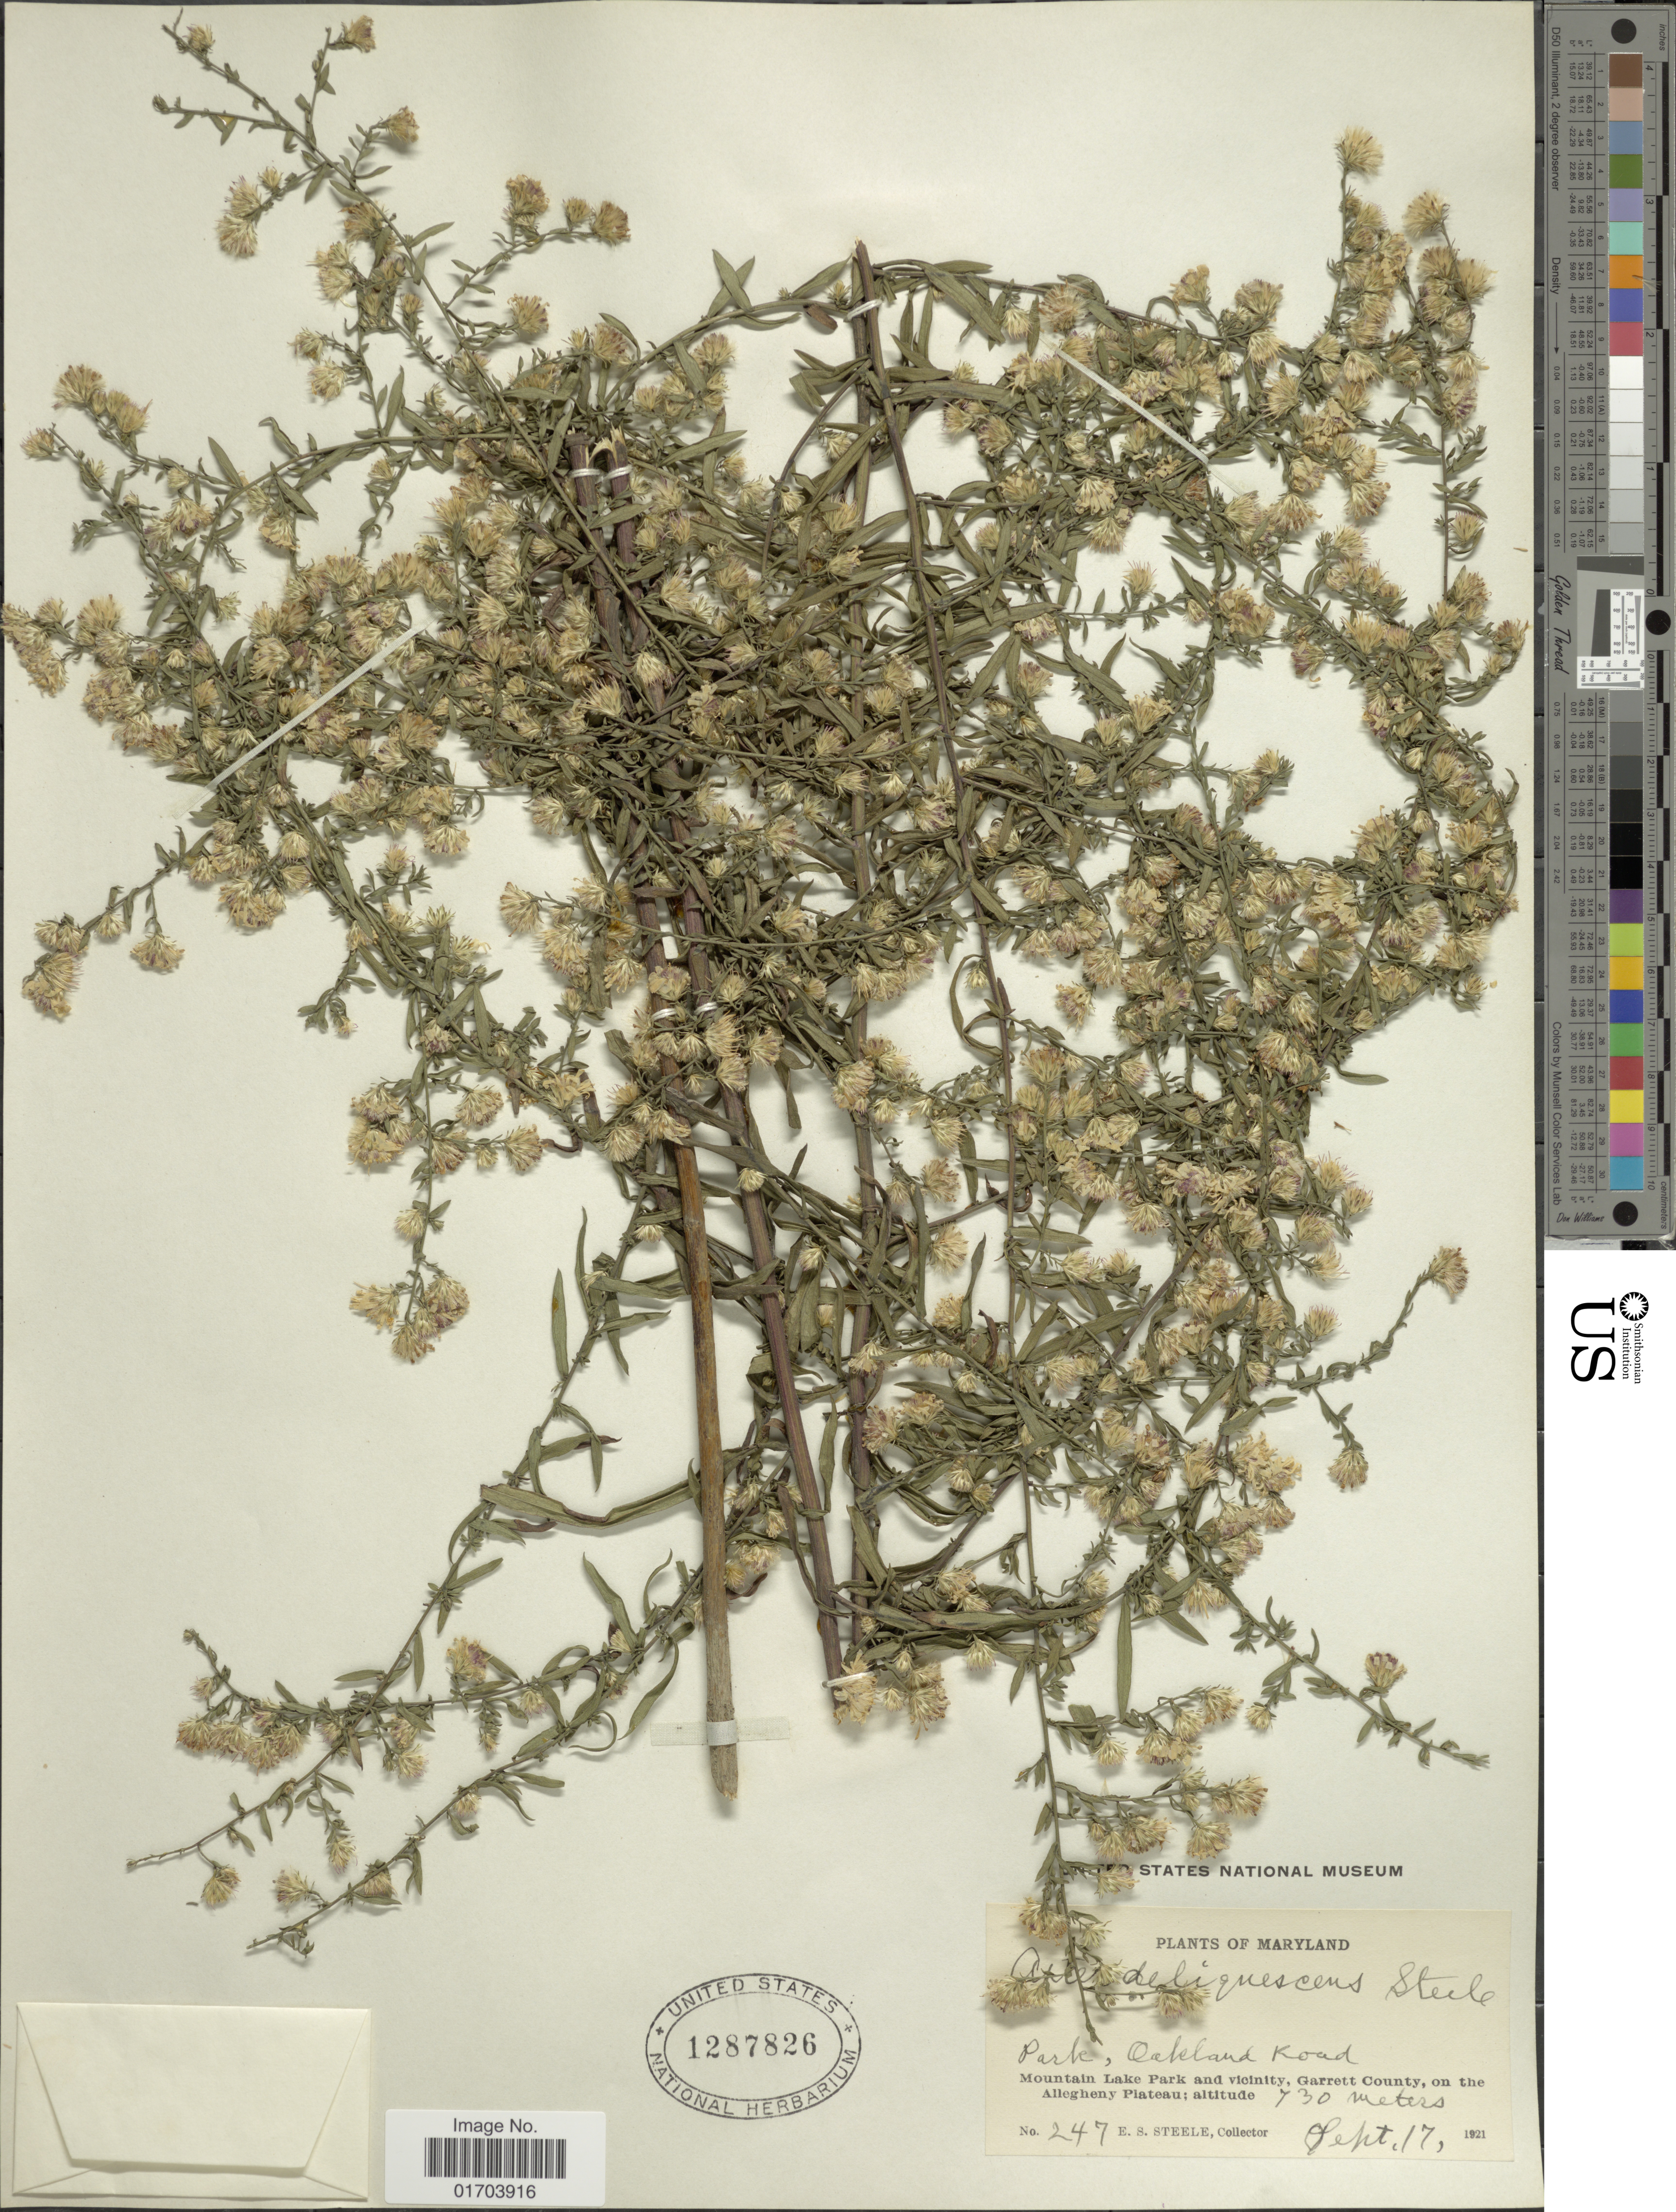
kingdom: Plantae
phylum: Tracheophyta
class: Magnoliopsida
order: Asterales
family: Asteraceae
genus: Aster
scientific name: Aster deliquescens E.S. Steele sp. nov. ined.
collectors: E. Steele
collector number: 247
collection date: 1921-09-17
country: United States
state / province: Maryland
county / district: Garrett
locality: Park, Oakland Road, Mountain Lake park and vicinity, Garrett County, on the Allegheny Plateau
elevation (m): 730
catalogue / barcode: US 1287826